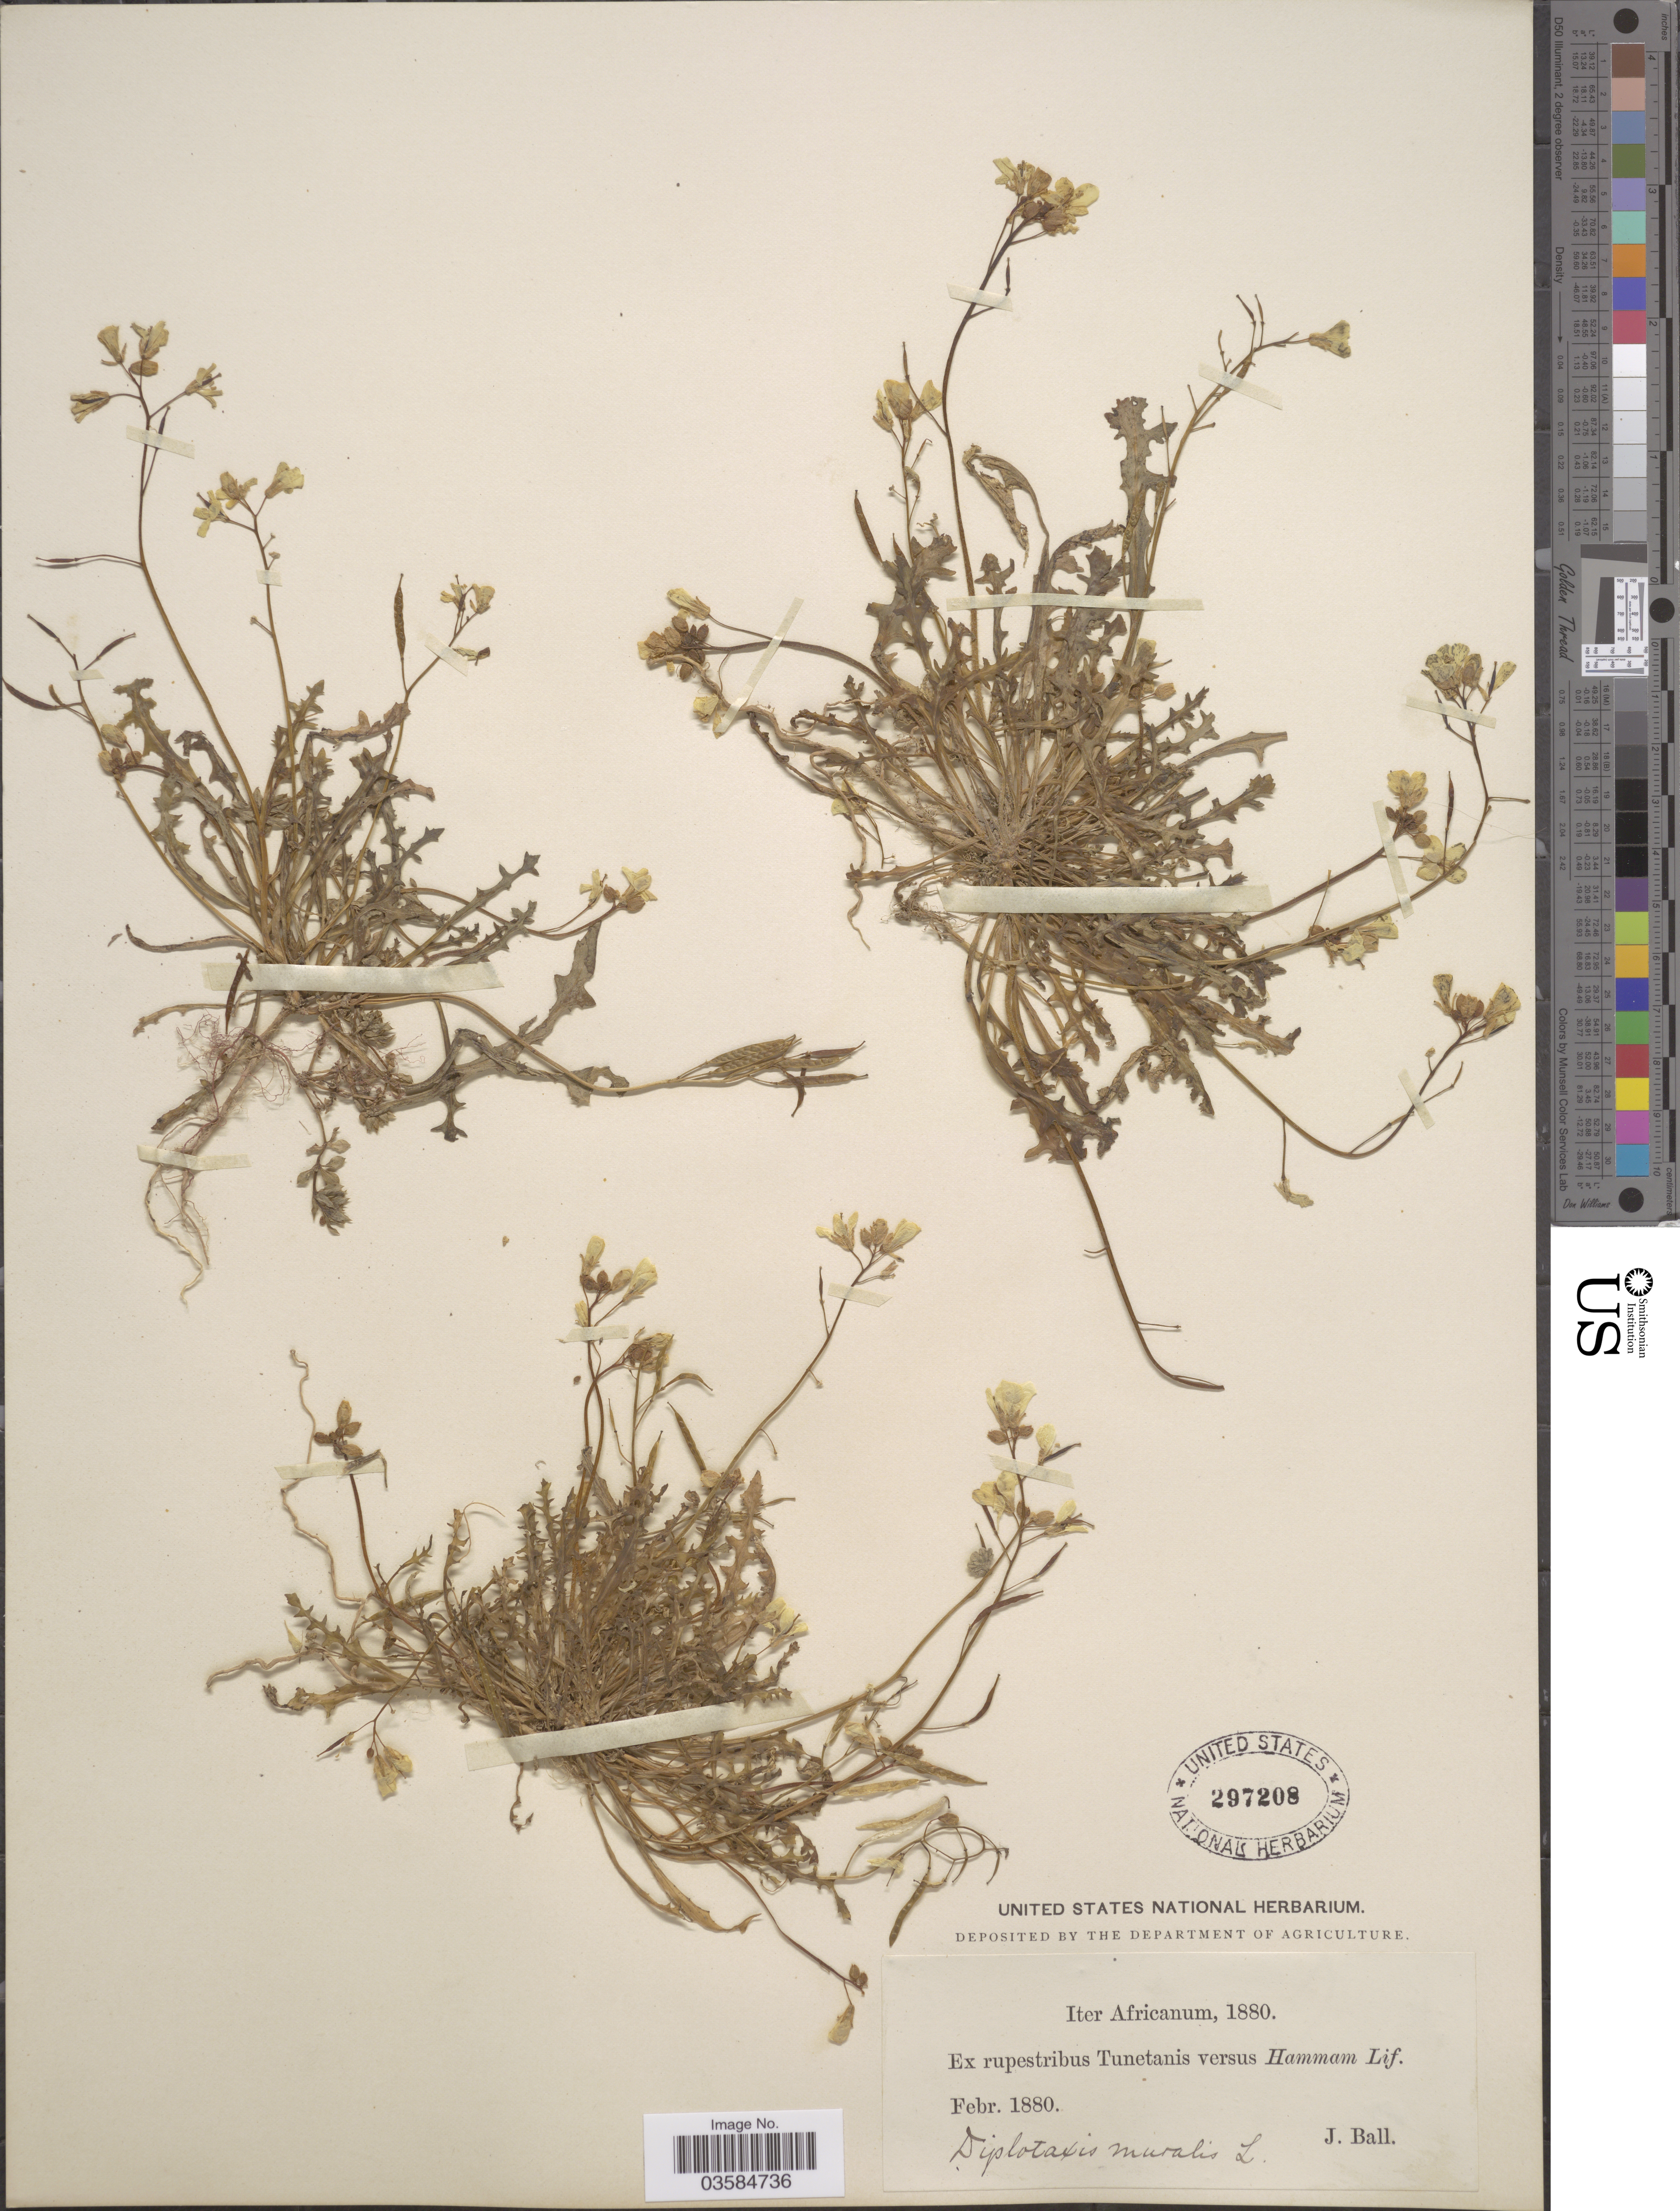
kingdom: Plantae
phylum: Tracheophyta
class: Magnoliopsida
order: Brassicales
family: Brassicaceae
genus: Diplotaxis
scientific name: Diplotaxis muralis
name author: (L.) DC.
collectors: J. Ball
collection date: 1880-02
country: Tunisia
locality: Iter Africanum. Ex rupestribus Tunetanis versus Hammam Lif.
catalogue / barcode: US 297208